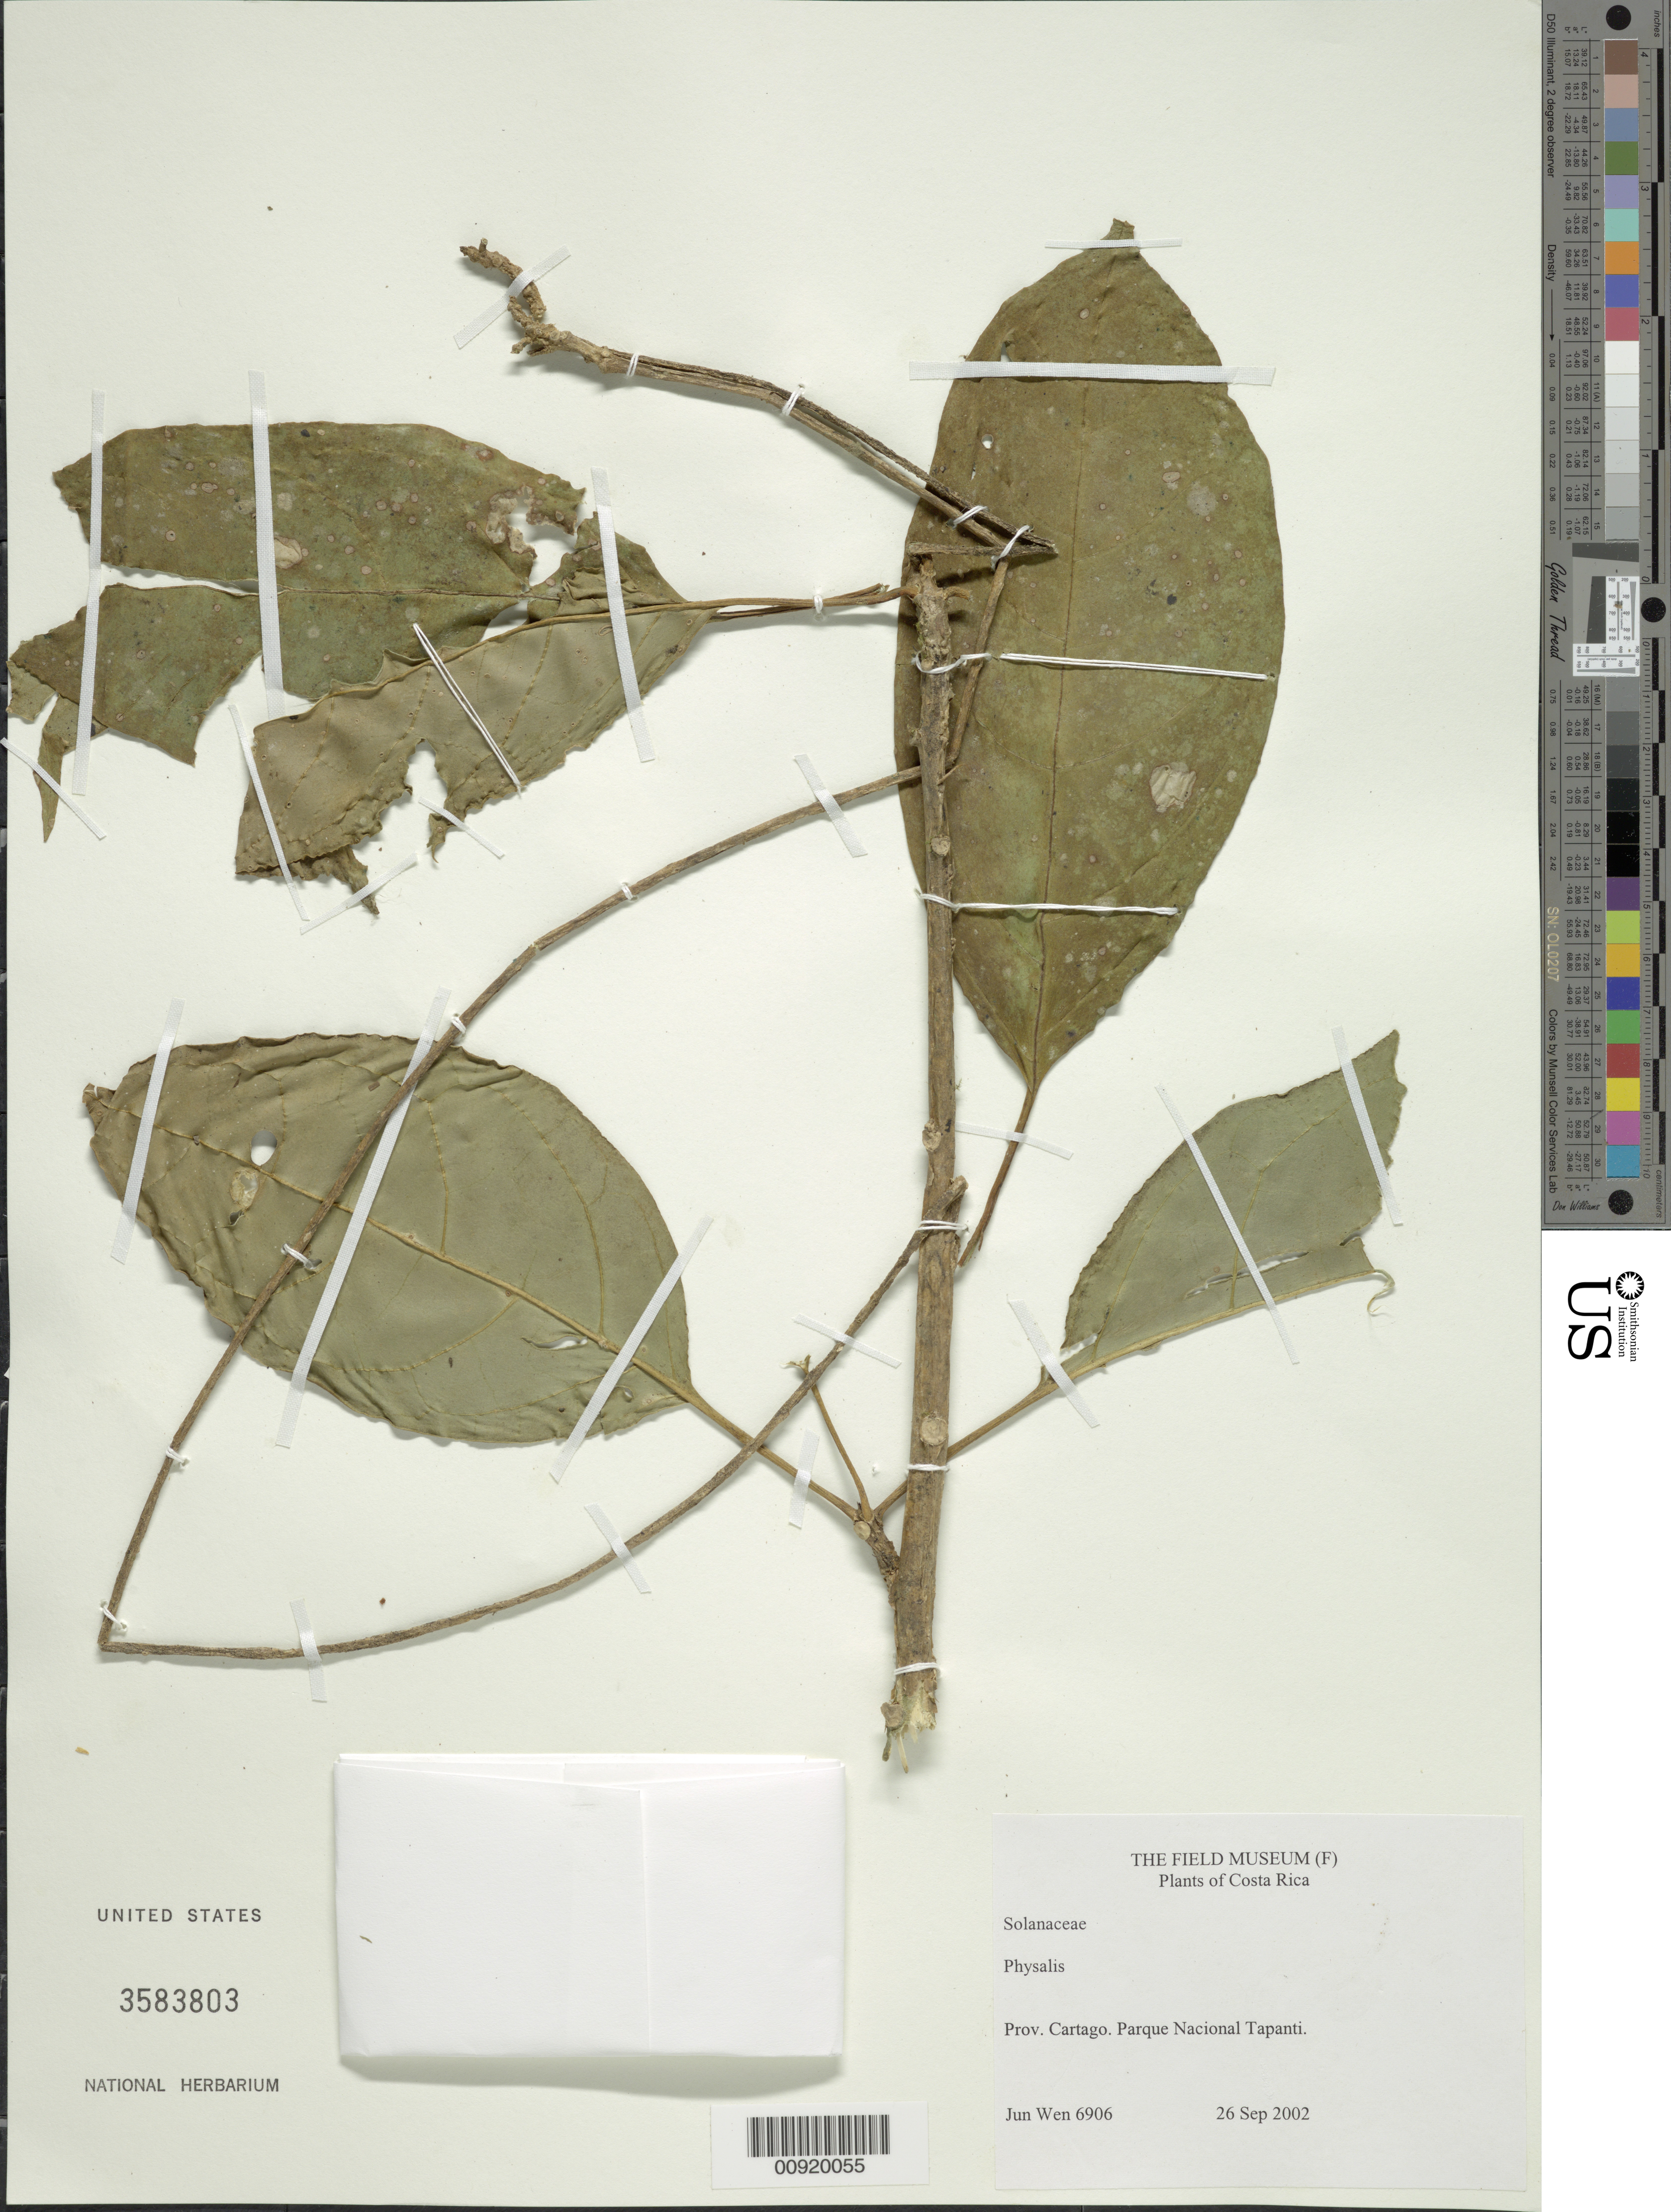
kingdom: Plantae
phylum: Tracheophyta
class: Magnoliopsida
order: Solanales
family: Solanaceae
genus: Physalis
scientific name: Physalis sp.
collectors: J. Wen & R. Aguilar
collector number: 6906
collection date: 2002-09-26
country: Costa Rica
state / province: Cartago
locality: Parque Nacional Tapanti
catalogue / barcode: US 3583803